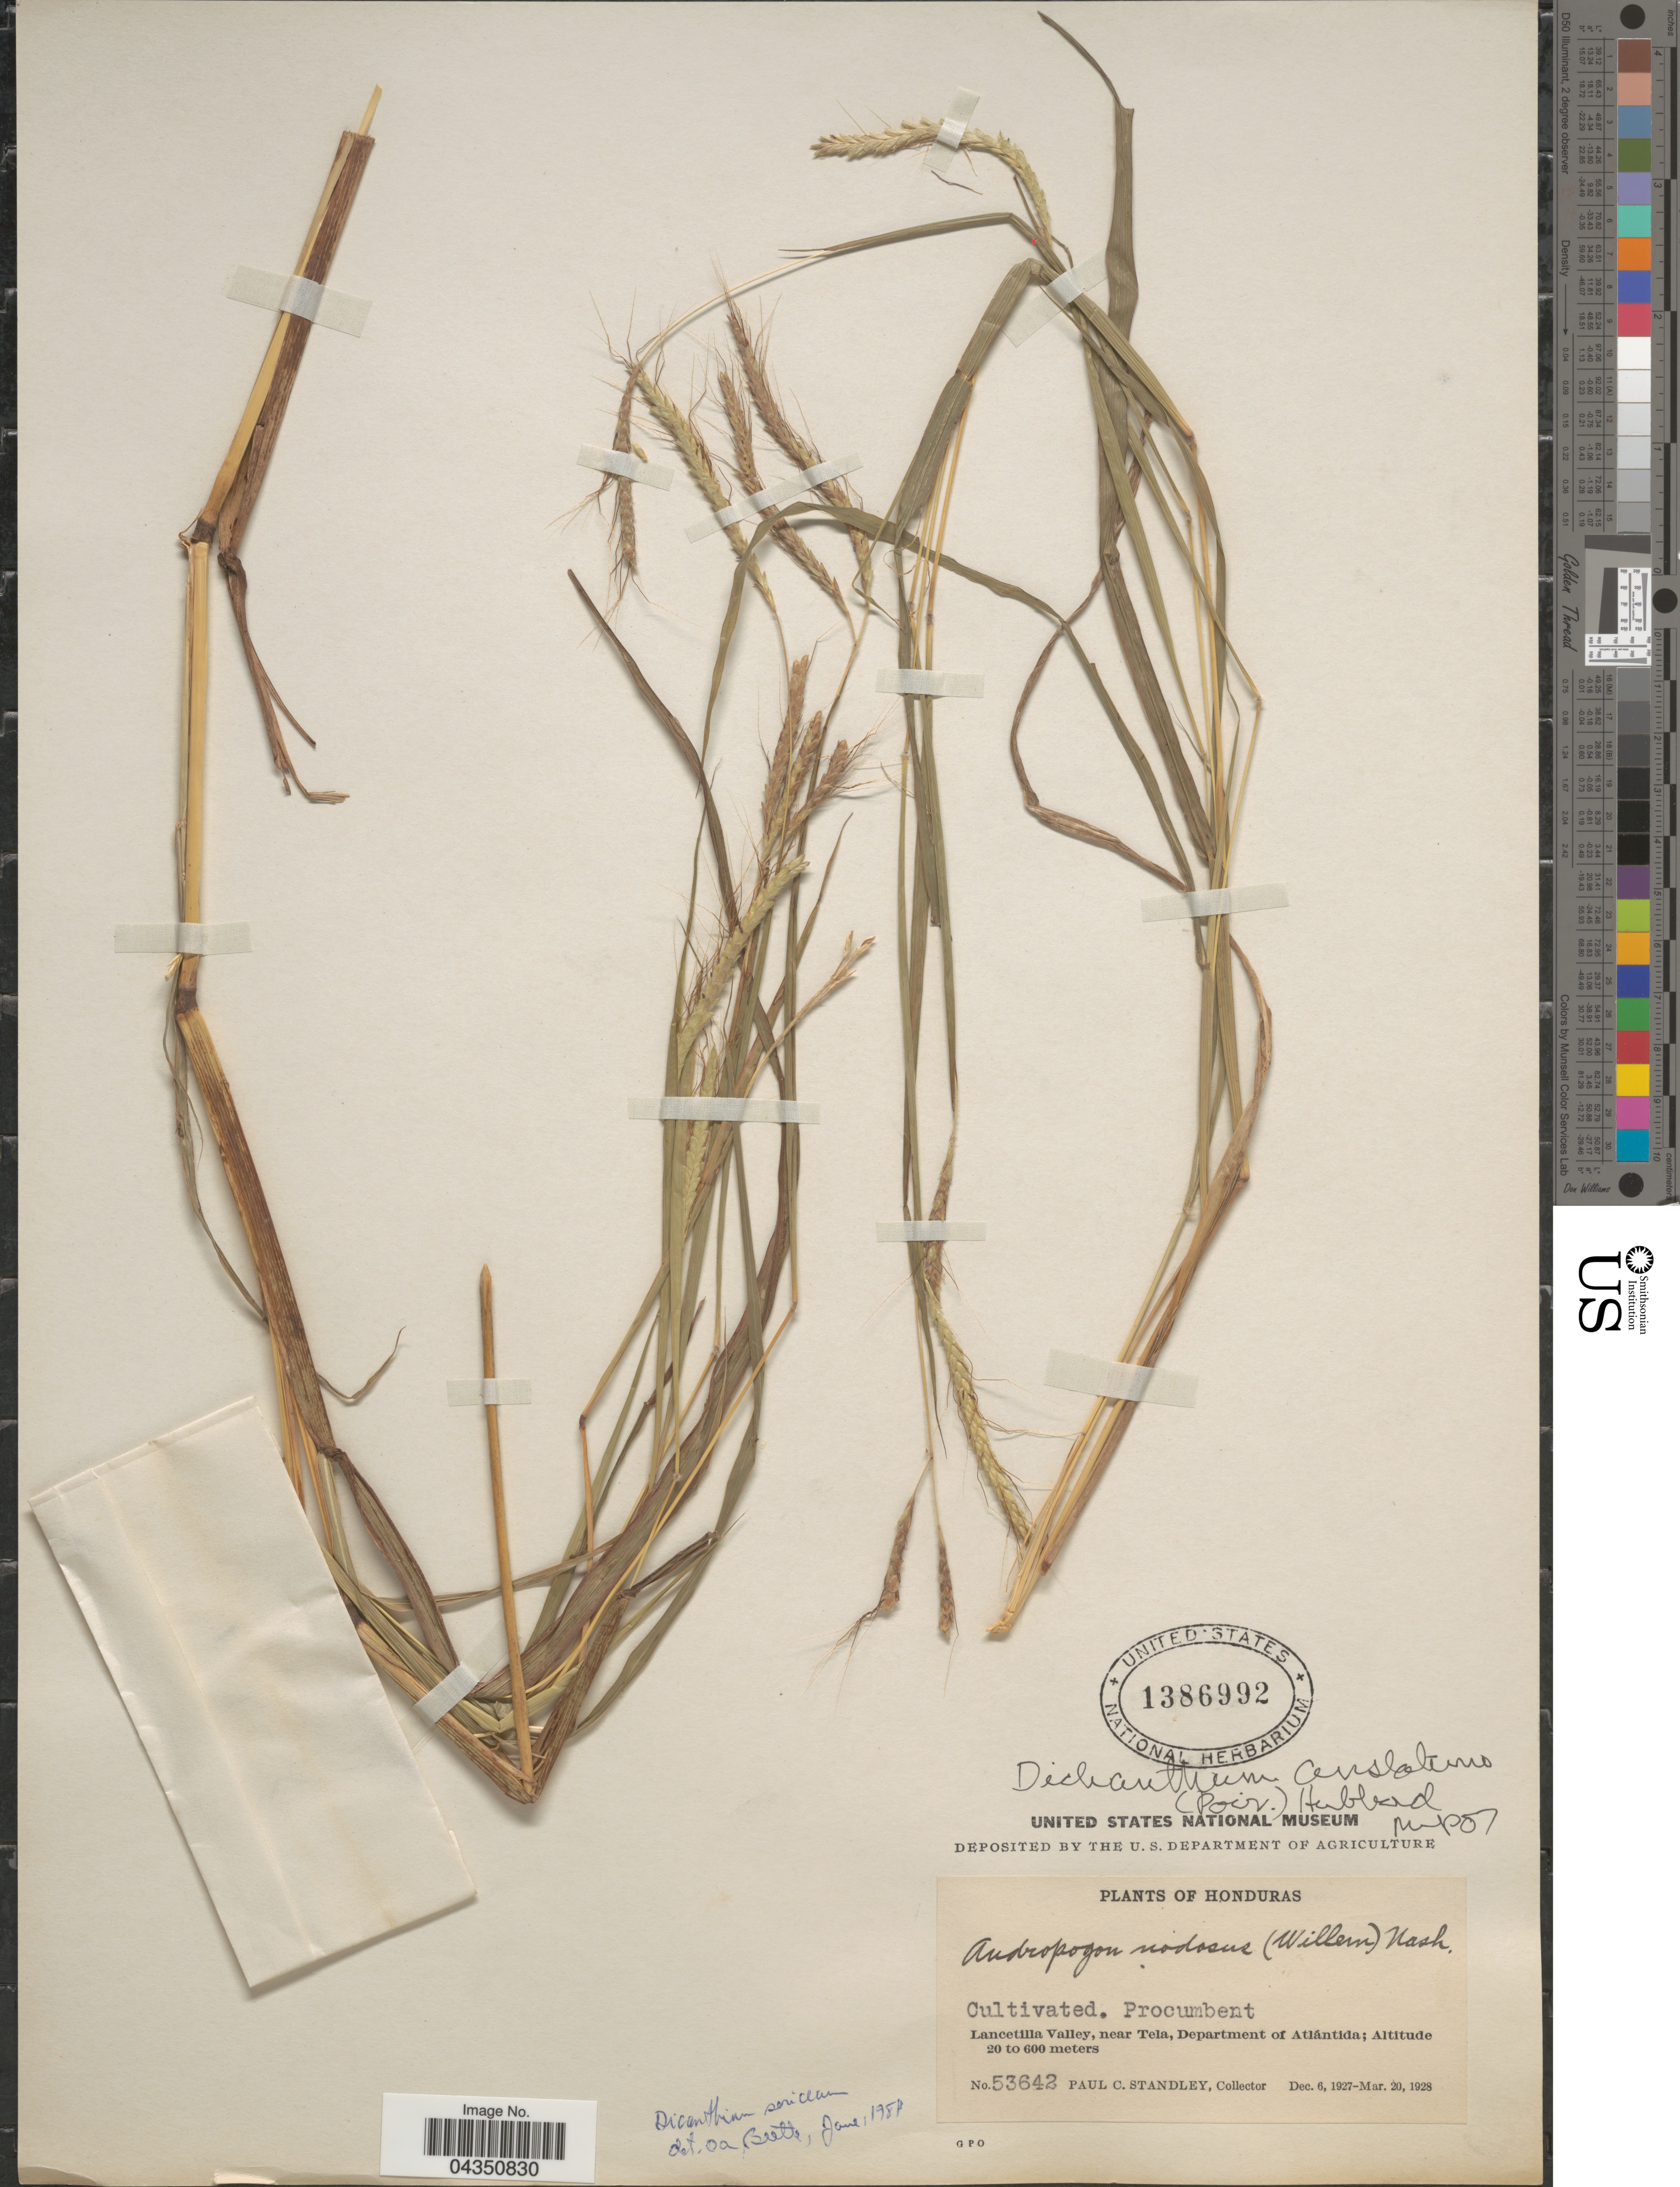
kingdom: Plantae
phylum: Tracheophyta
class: Liliopsida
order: Poales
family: Poaceae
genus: Dichanthium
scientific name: Dichanthium aristatum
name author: (Poir.) C.E. Hubb.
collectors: P. C. Standley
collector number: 53642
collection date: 1927-12-06/1928-03-20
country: Honduras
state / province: Atlantida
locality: Lancetilla Valley, near Tela, Department of Atlántida.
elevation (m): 20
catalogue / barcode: US 1386992